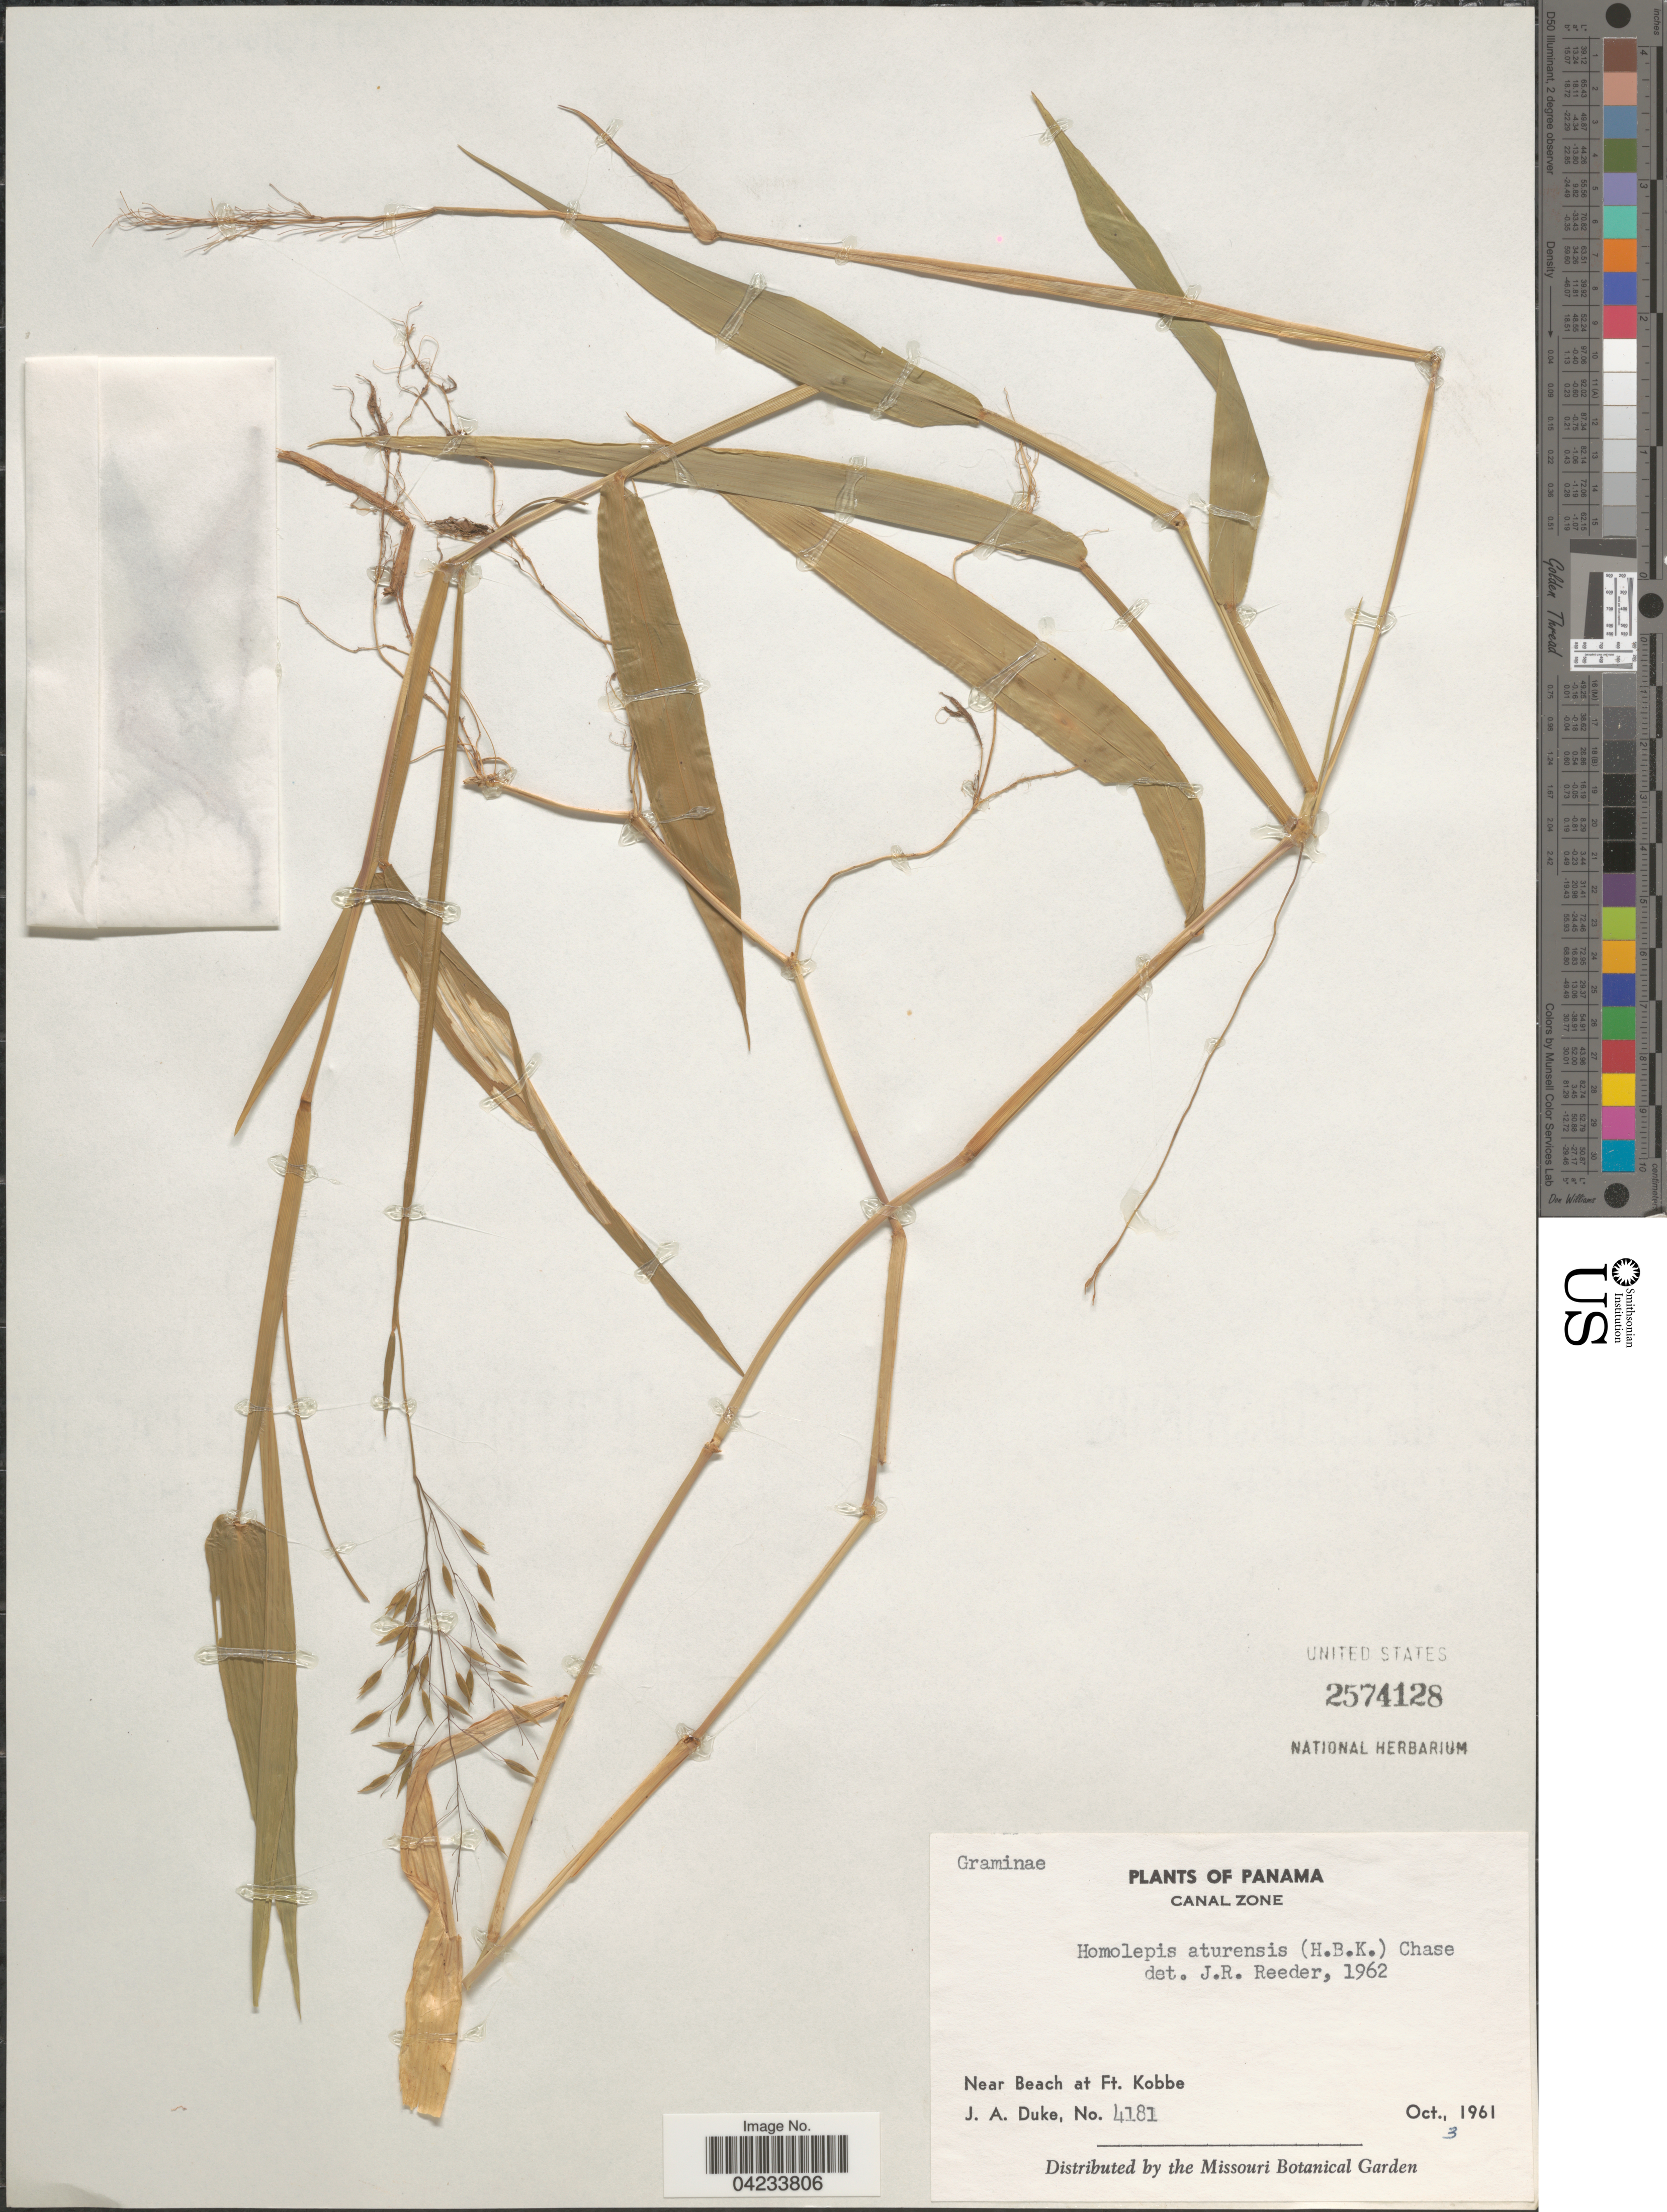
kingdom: Plantae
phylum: Tracheophyta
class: Liliopsida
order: Poales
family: Poaceae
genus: Homolepis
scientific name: Homolepis aturensis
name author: (Kunth) Chase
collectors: J. A. Duke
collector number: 4181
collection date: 1961-10-03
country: Panama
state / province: Colón / Panamá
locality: Canal Zone. Near Beach at Ft. Kobbe.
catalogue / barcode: US 2574128